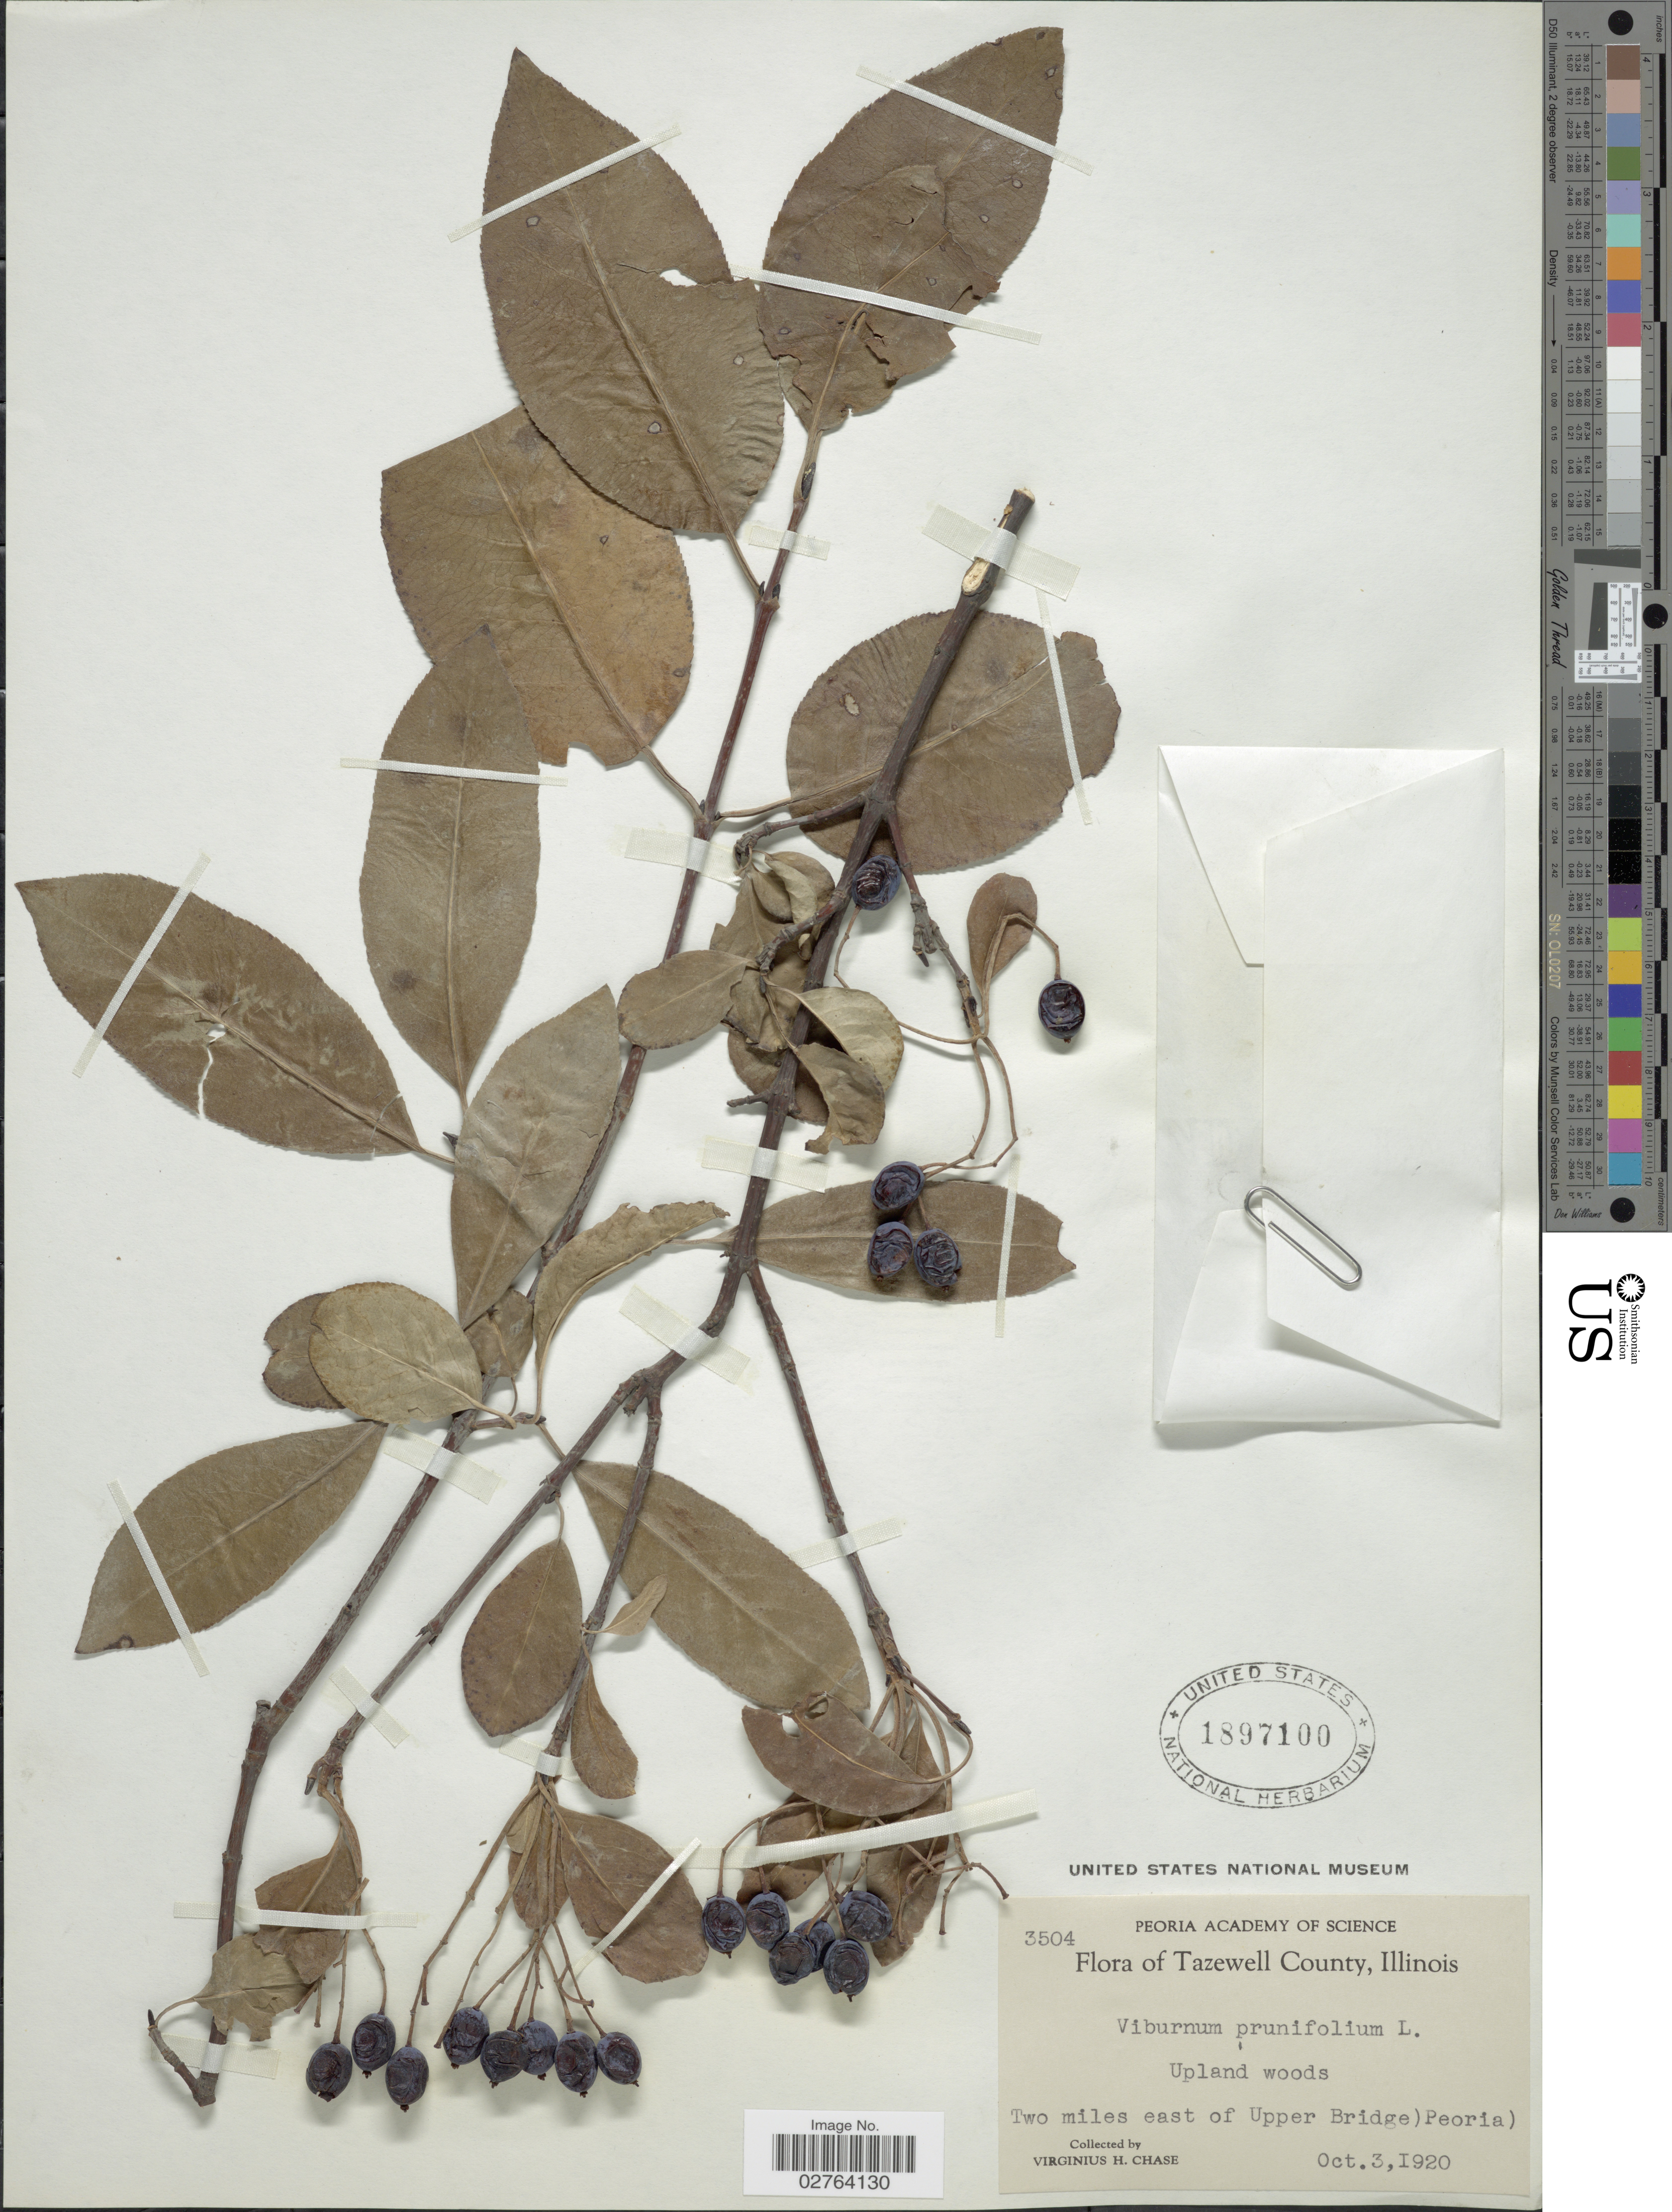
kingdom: Plantae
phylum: Tracheophyta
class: Magnoliopsida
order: Dipsacales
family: Viburnaceae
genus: Viburnum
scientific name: Viburnum prunifolium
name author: L.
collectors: V. H. Chase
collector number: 3504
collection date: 1920-10-03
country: United States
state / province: Illinois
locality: Tazewell County, Upland woods, Two miles east of Upper Bridge) Peoria).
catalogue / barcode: US 1897100